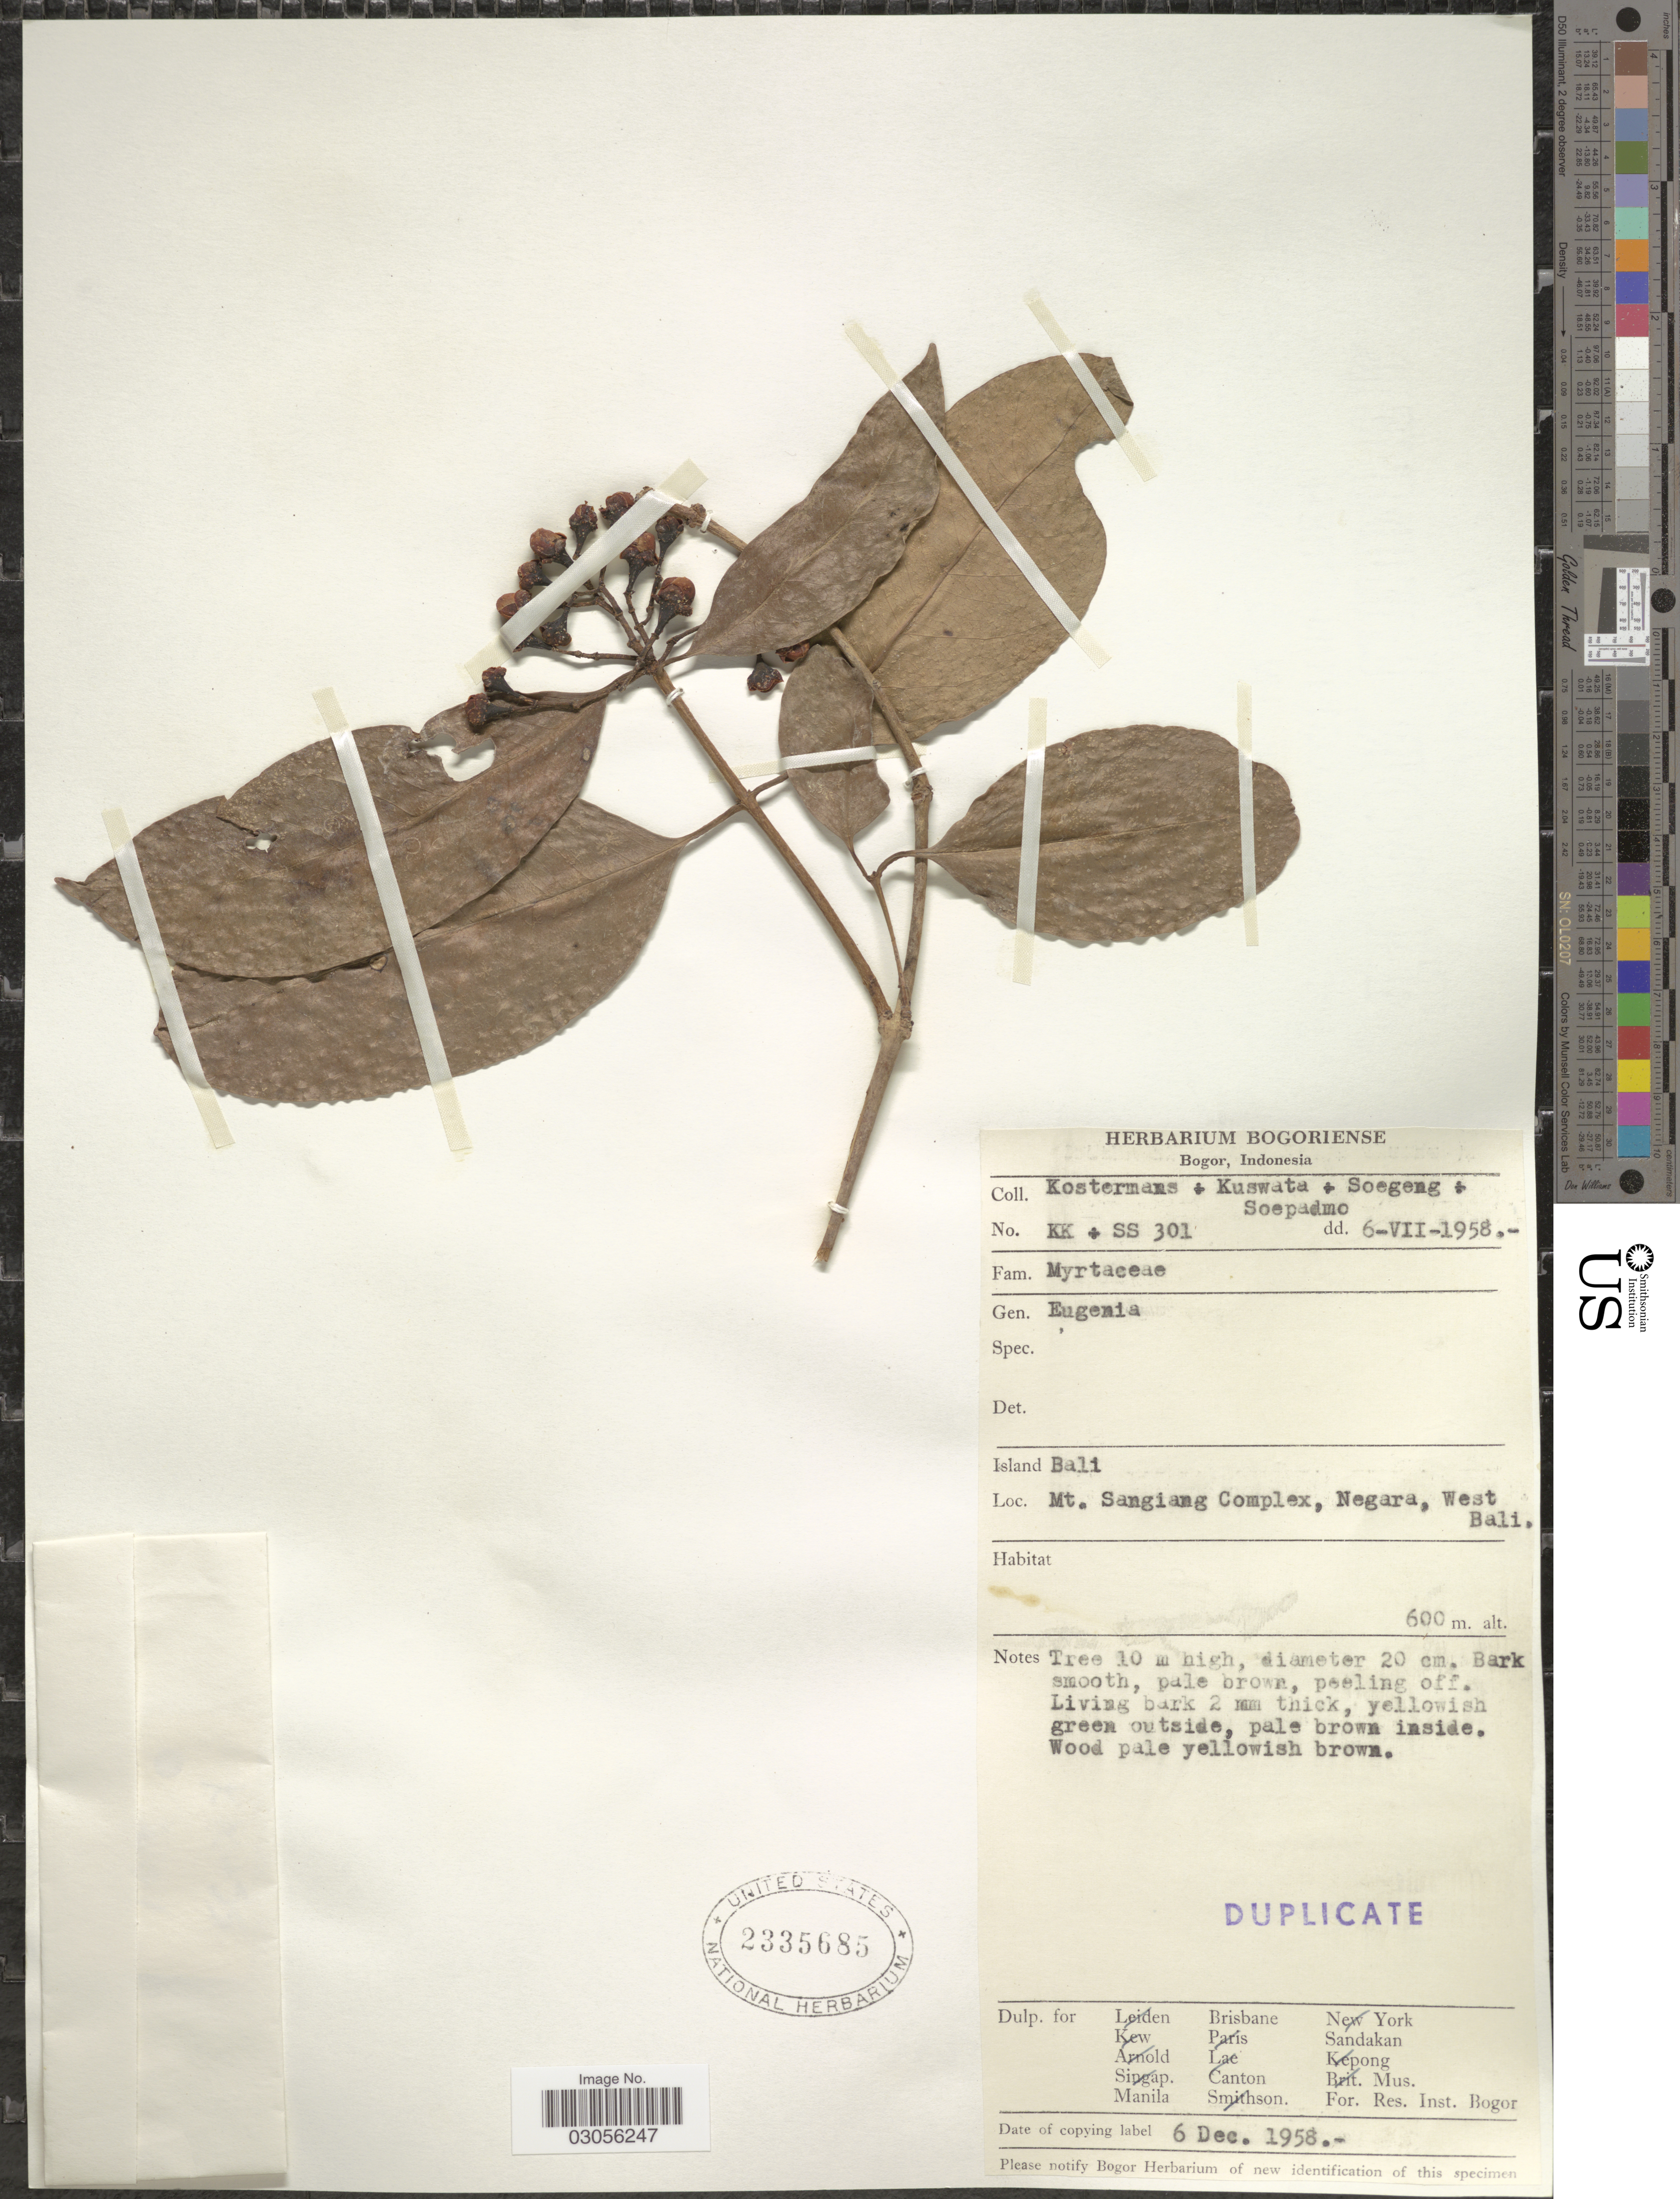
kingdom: Plantae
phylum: Tracheophyta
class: Magnoliopsida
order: Myrtales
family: Myrtaceae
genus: Syzygium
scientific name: Syzygium sp.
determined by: Strong, M. T., (US), Smithsonian Institution - National Museum of Natural History (UNITED STATES)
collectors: Kostermans, -. Kuswata, -. Soegeng & -. Soepadmo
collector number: KK+SS301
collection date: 1958-07-06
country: Indonesia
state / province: Nusa Tenggara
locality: Insland Bali. Mt. Sangiang Complex, Negara, West Bali.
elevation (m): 600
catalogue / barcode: US 2335685